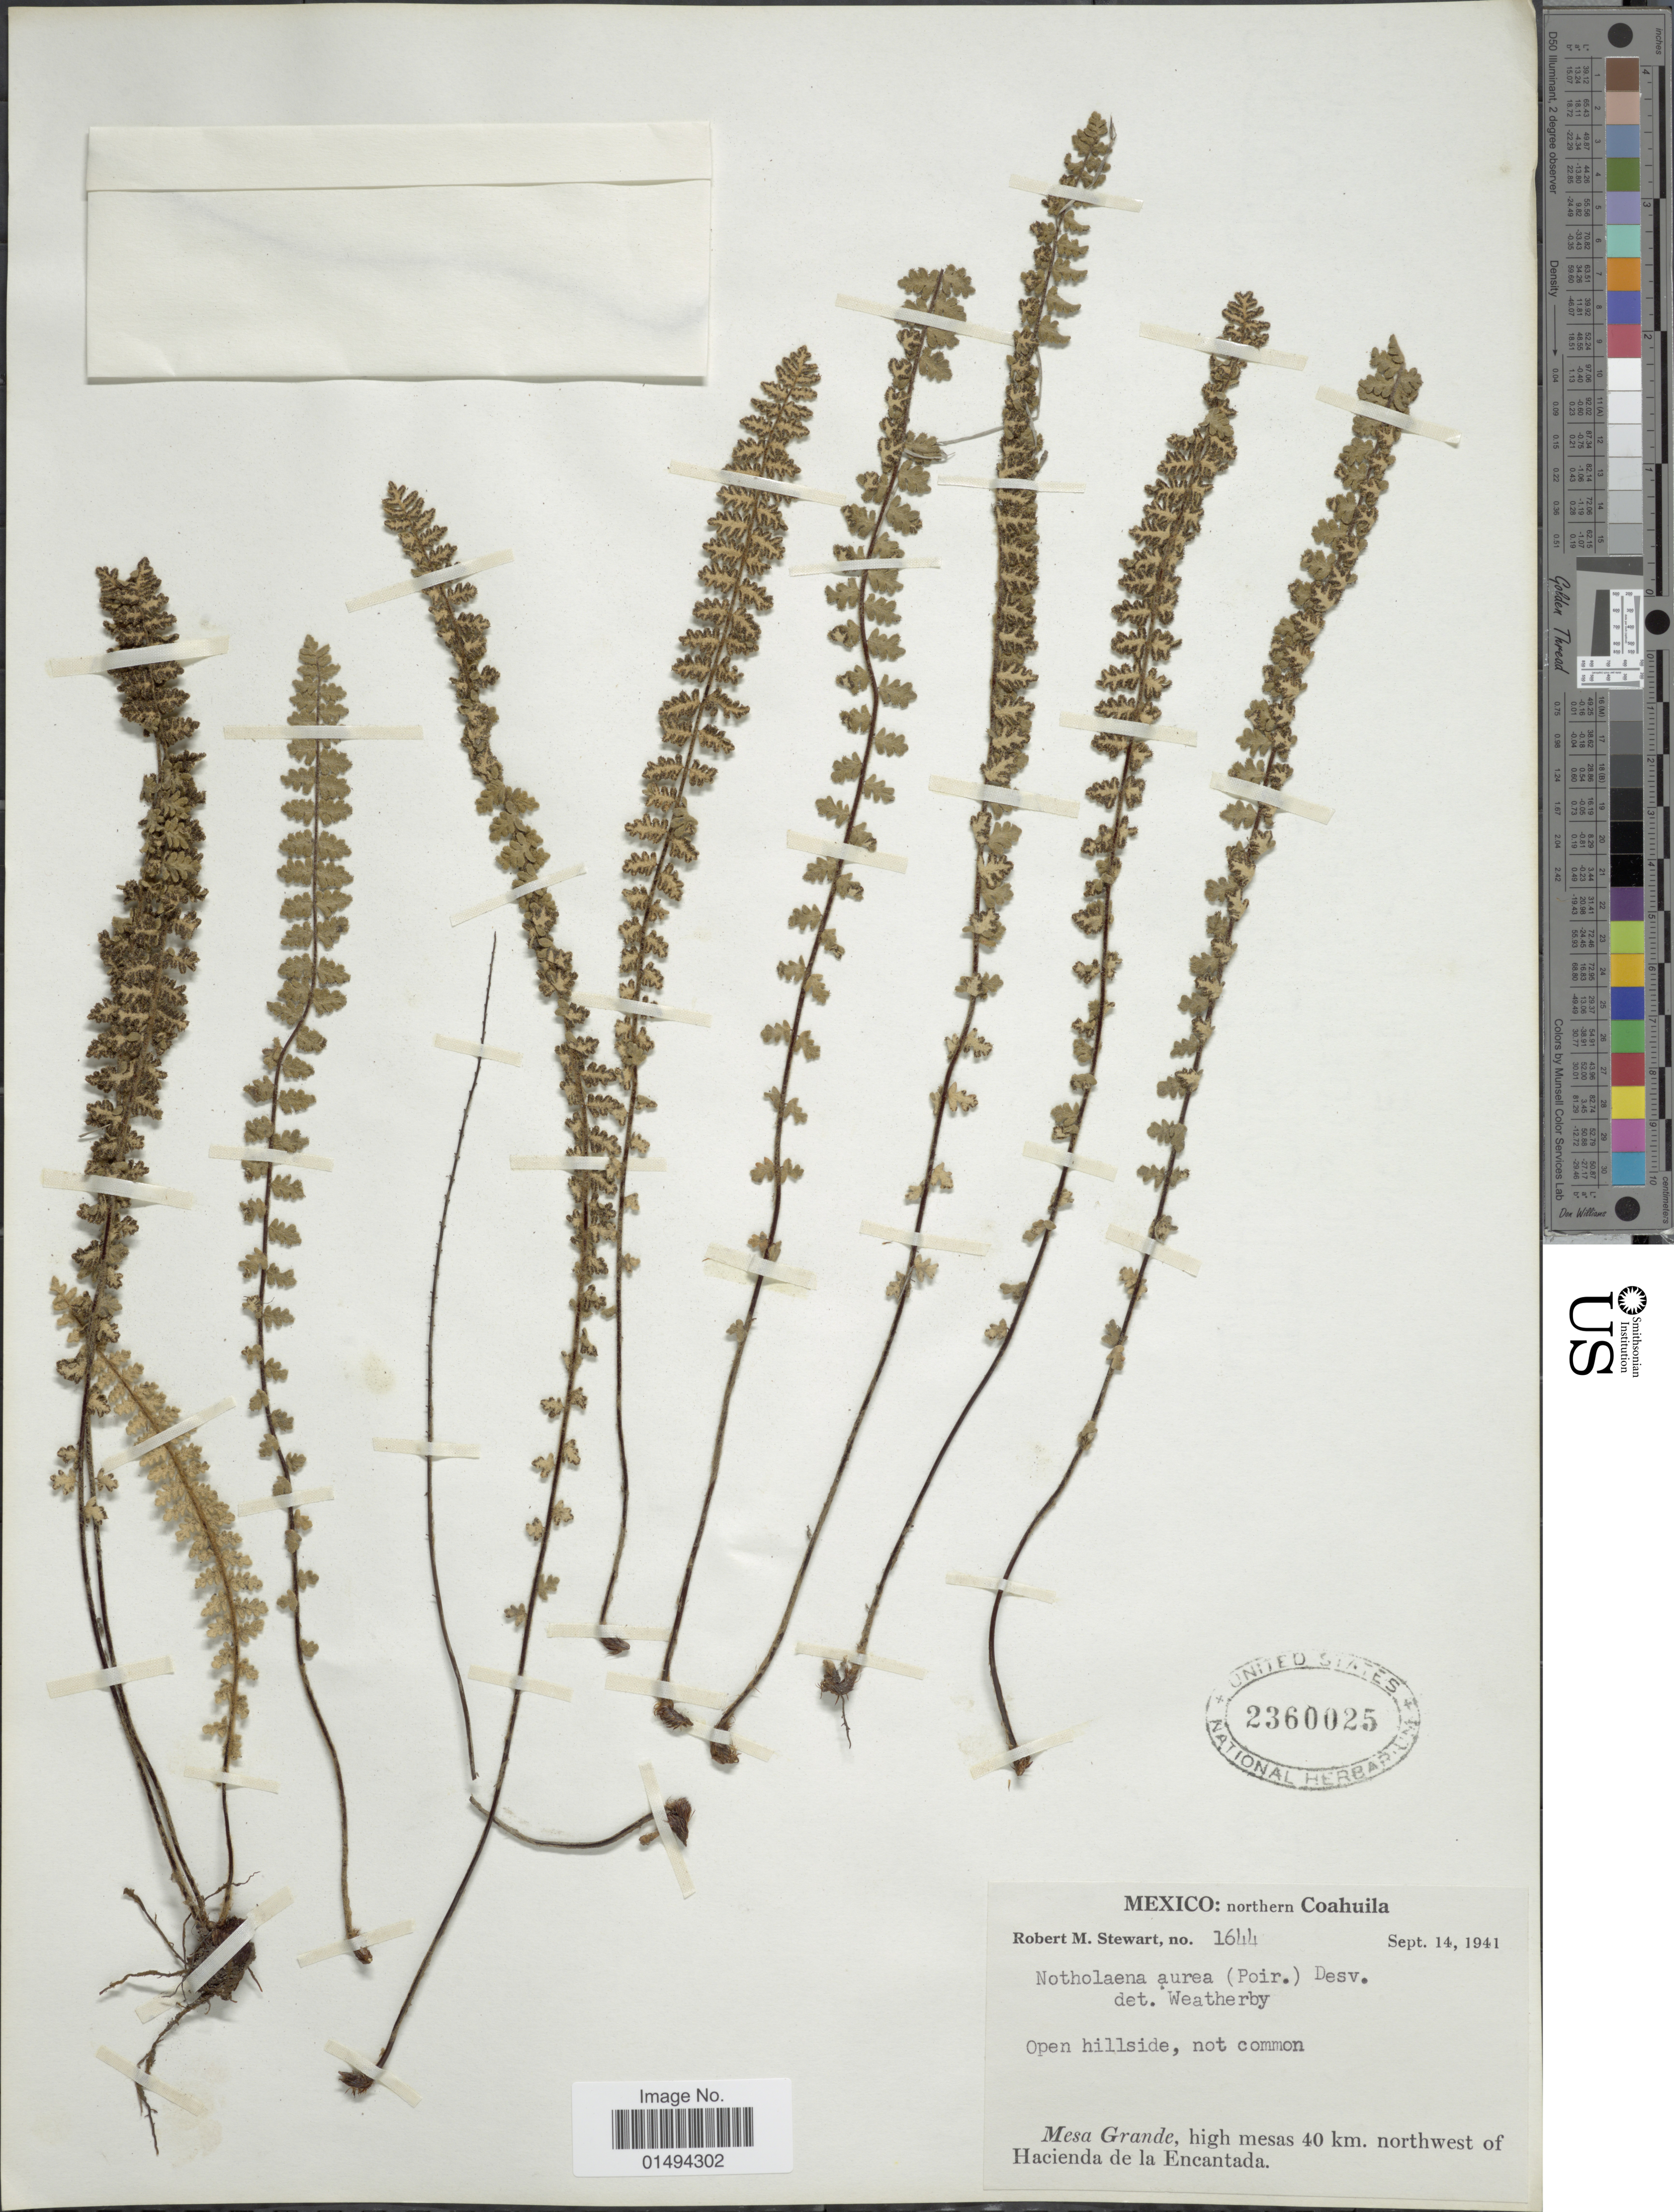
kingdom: Plantae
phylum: Tracheophyta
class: Polypodiopsida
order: Polypodiales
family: Pteridaceae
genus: Myriopteris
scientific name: Myriopteris aurea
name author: (Poir.) Grusz & Windham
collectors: R. M. Stewart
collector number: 1644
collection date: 1941-09-14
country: Mexico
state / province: Coahuila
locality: Northern Coahuila, Mesa Grande, high mesas 40 km. northwest of Hacienda de la Encantada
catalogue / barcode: US 2360025